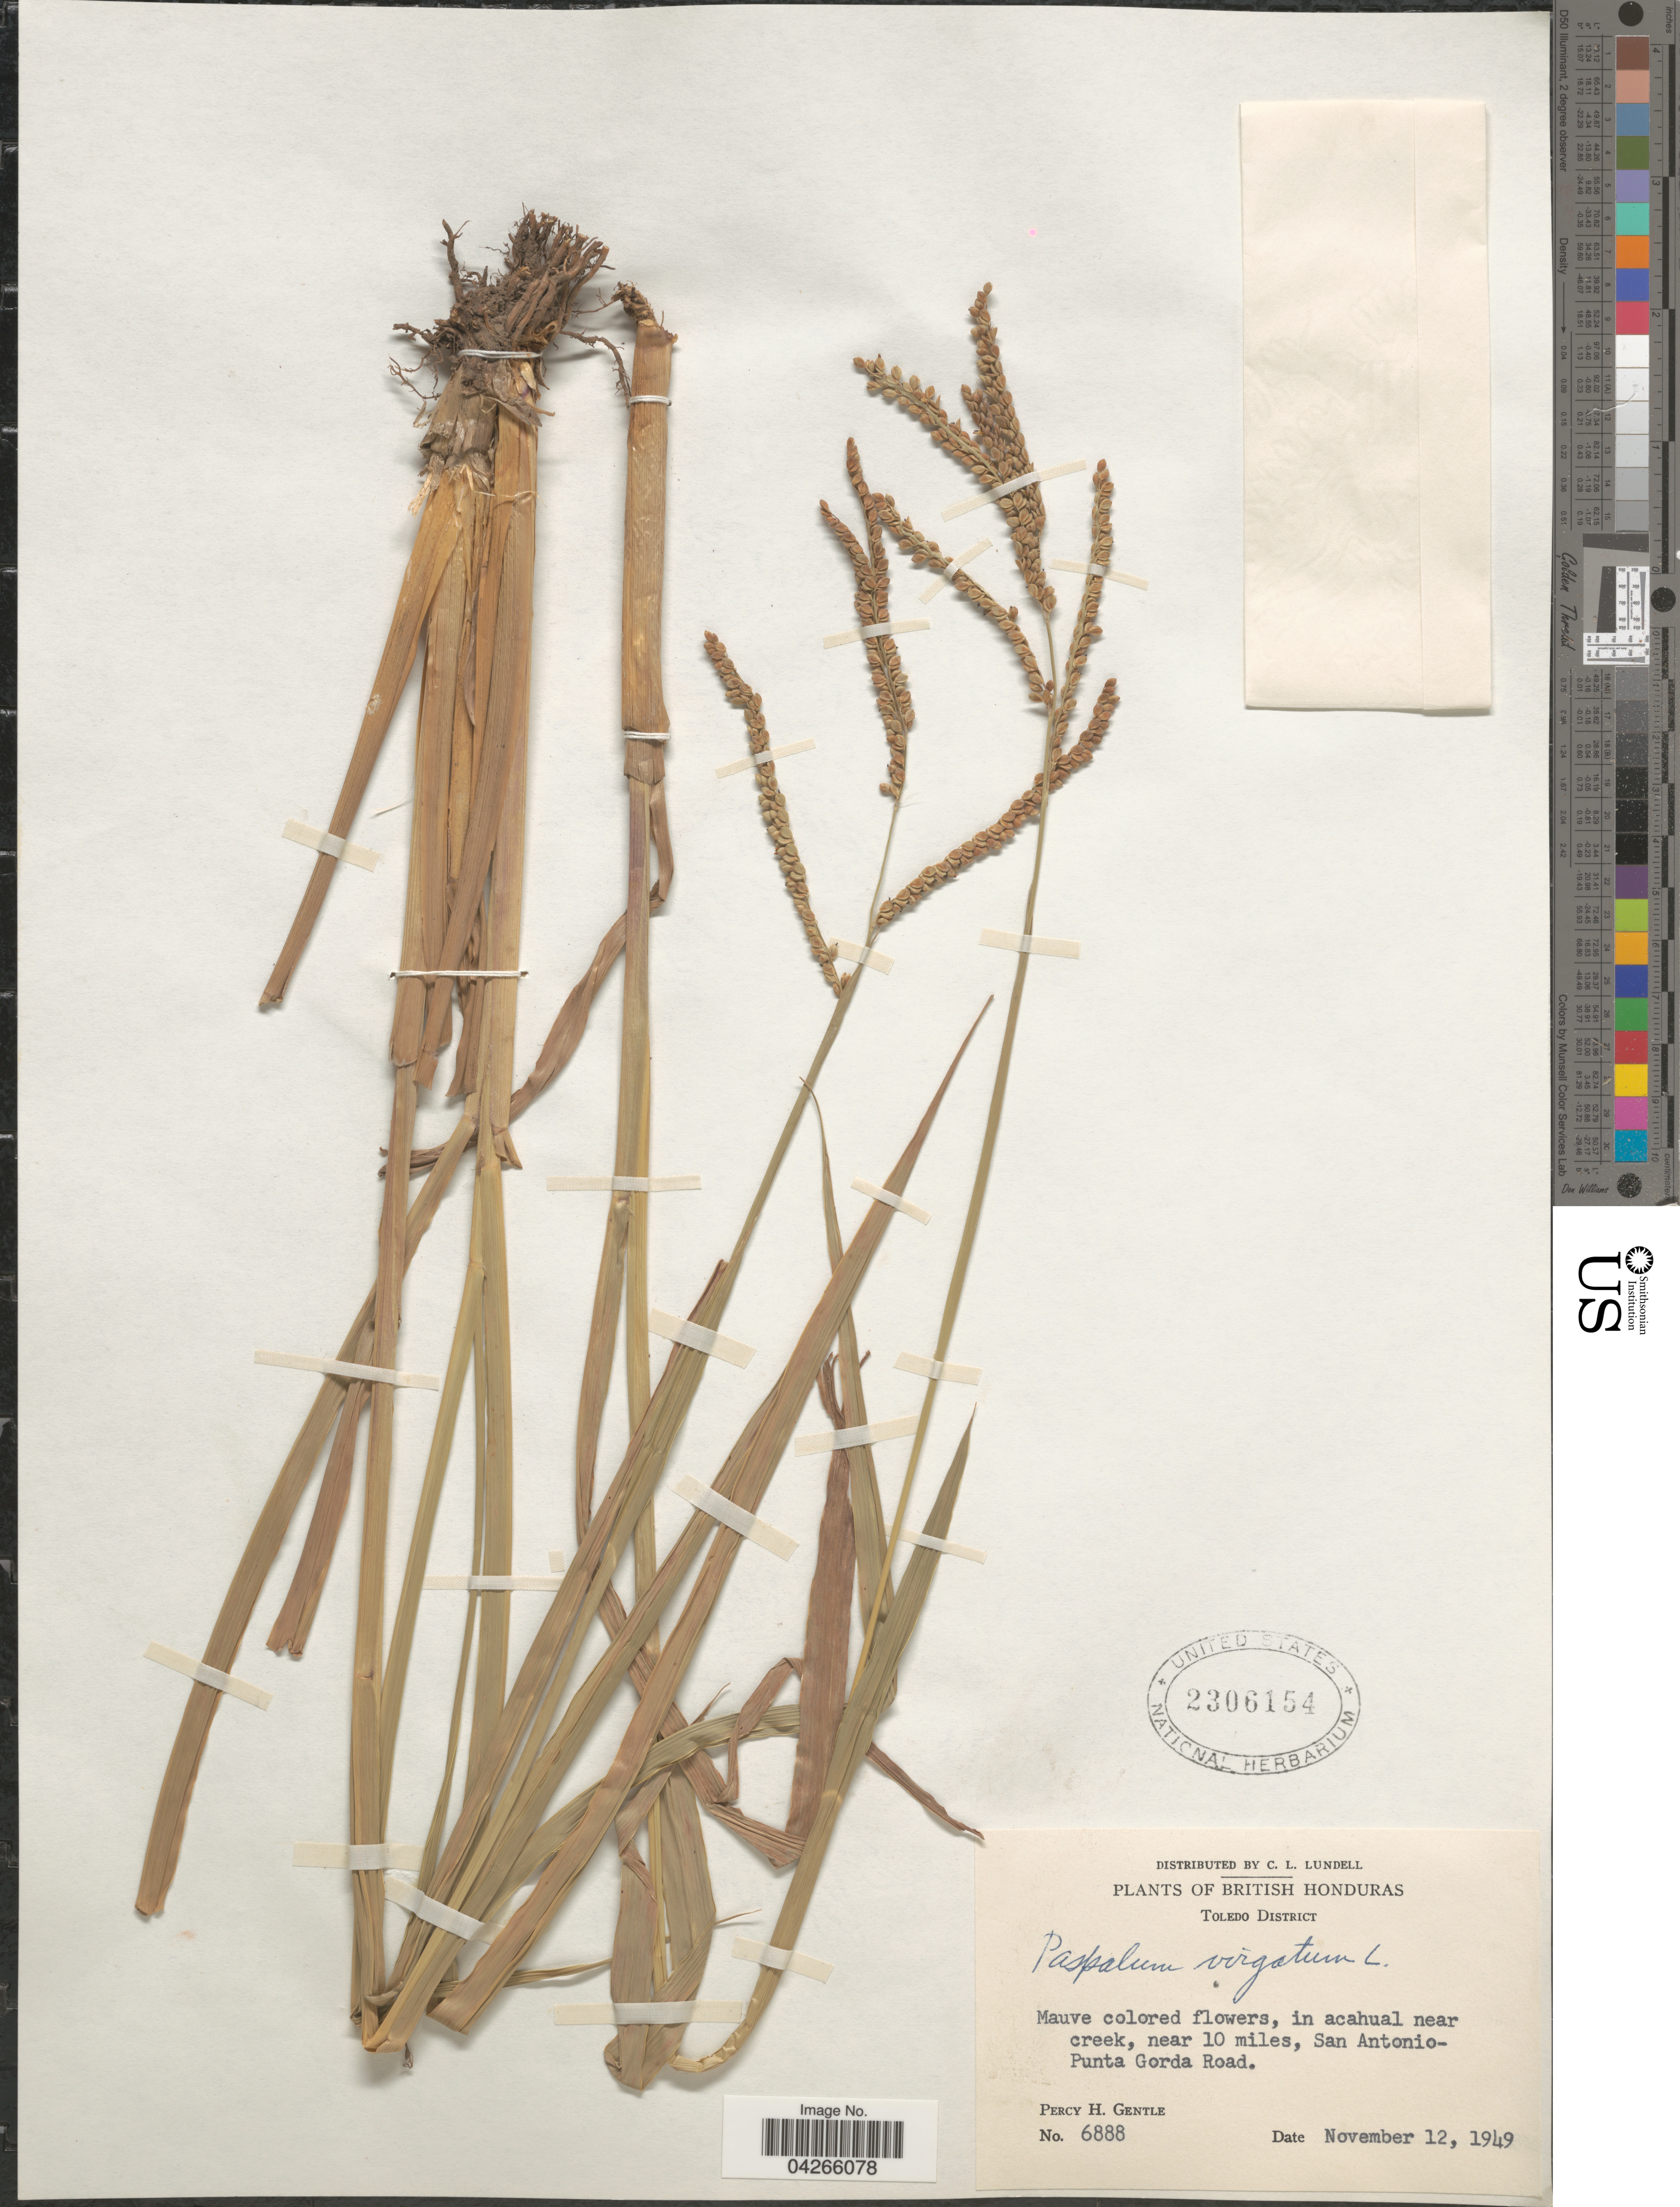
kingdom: Plantae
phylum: Tracheophyta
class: Liliopsida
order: Poales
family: Poaceae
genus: Paspalum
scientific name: Paspalum virgatum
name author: L.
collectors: P. H. Gentle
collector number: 6888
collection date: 1949-11-12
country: Belize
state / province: Toledo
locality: British Honduras. Toledo District. In acahual near creek, near 10 miles, San Antonio-Punta Gorda Road.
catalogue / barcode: US 2306154